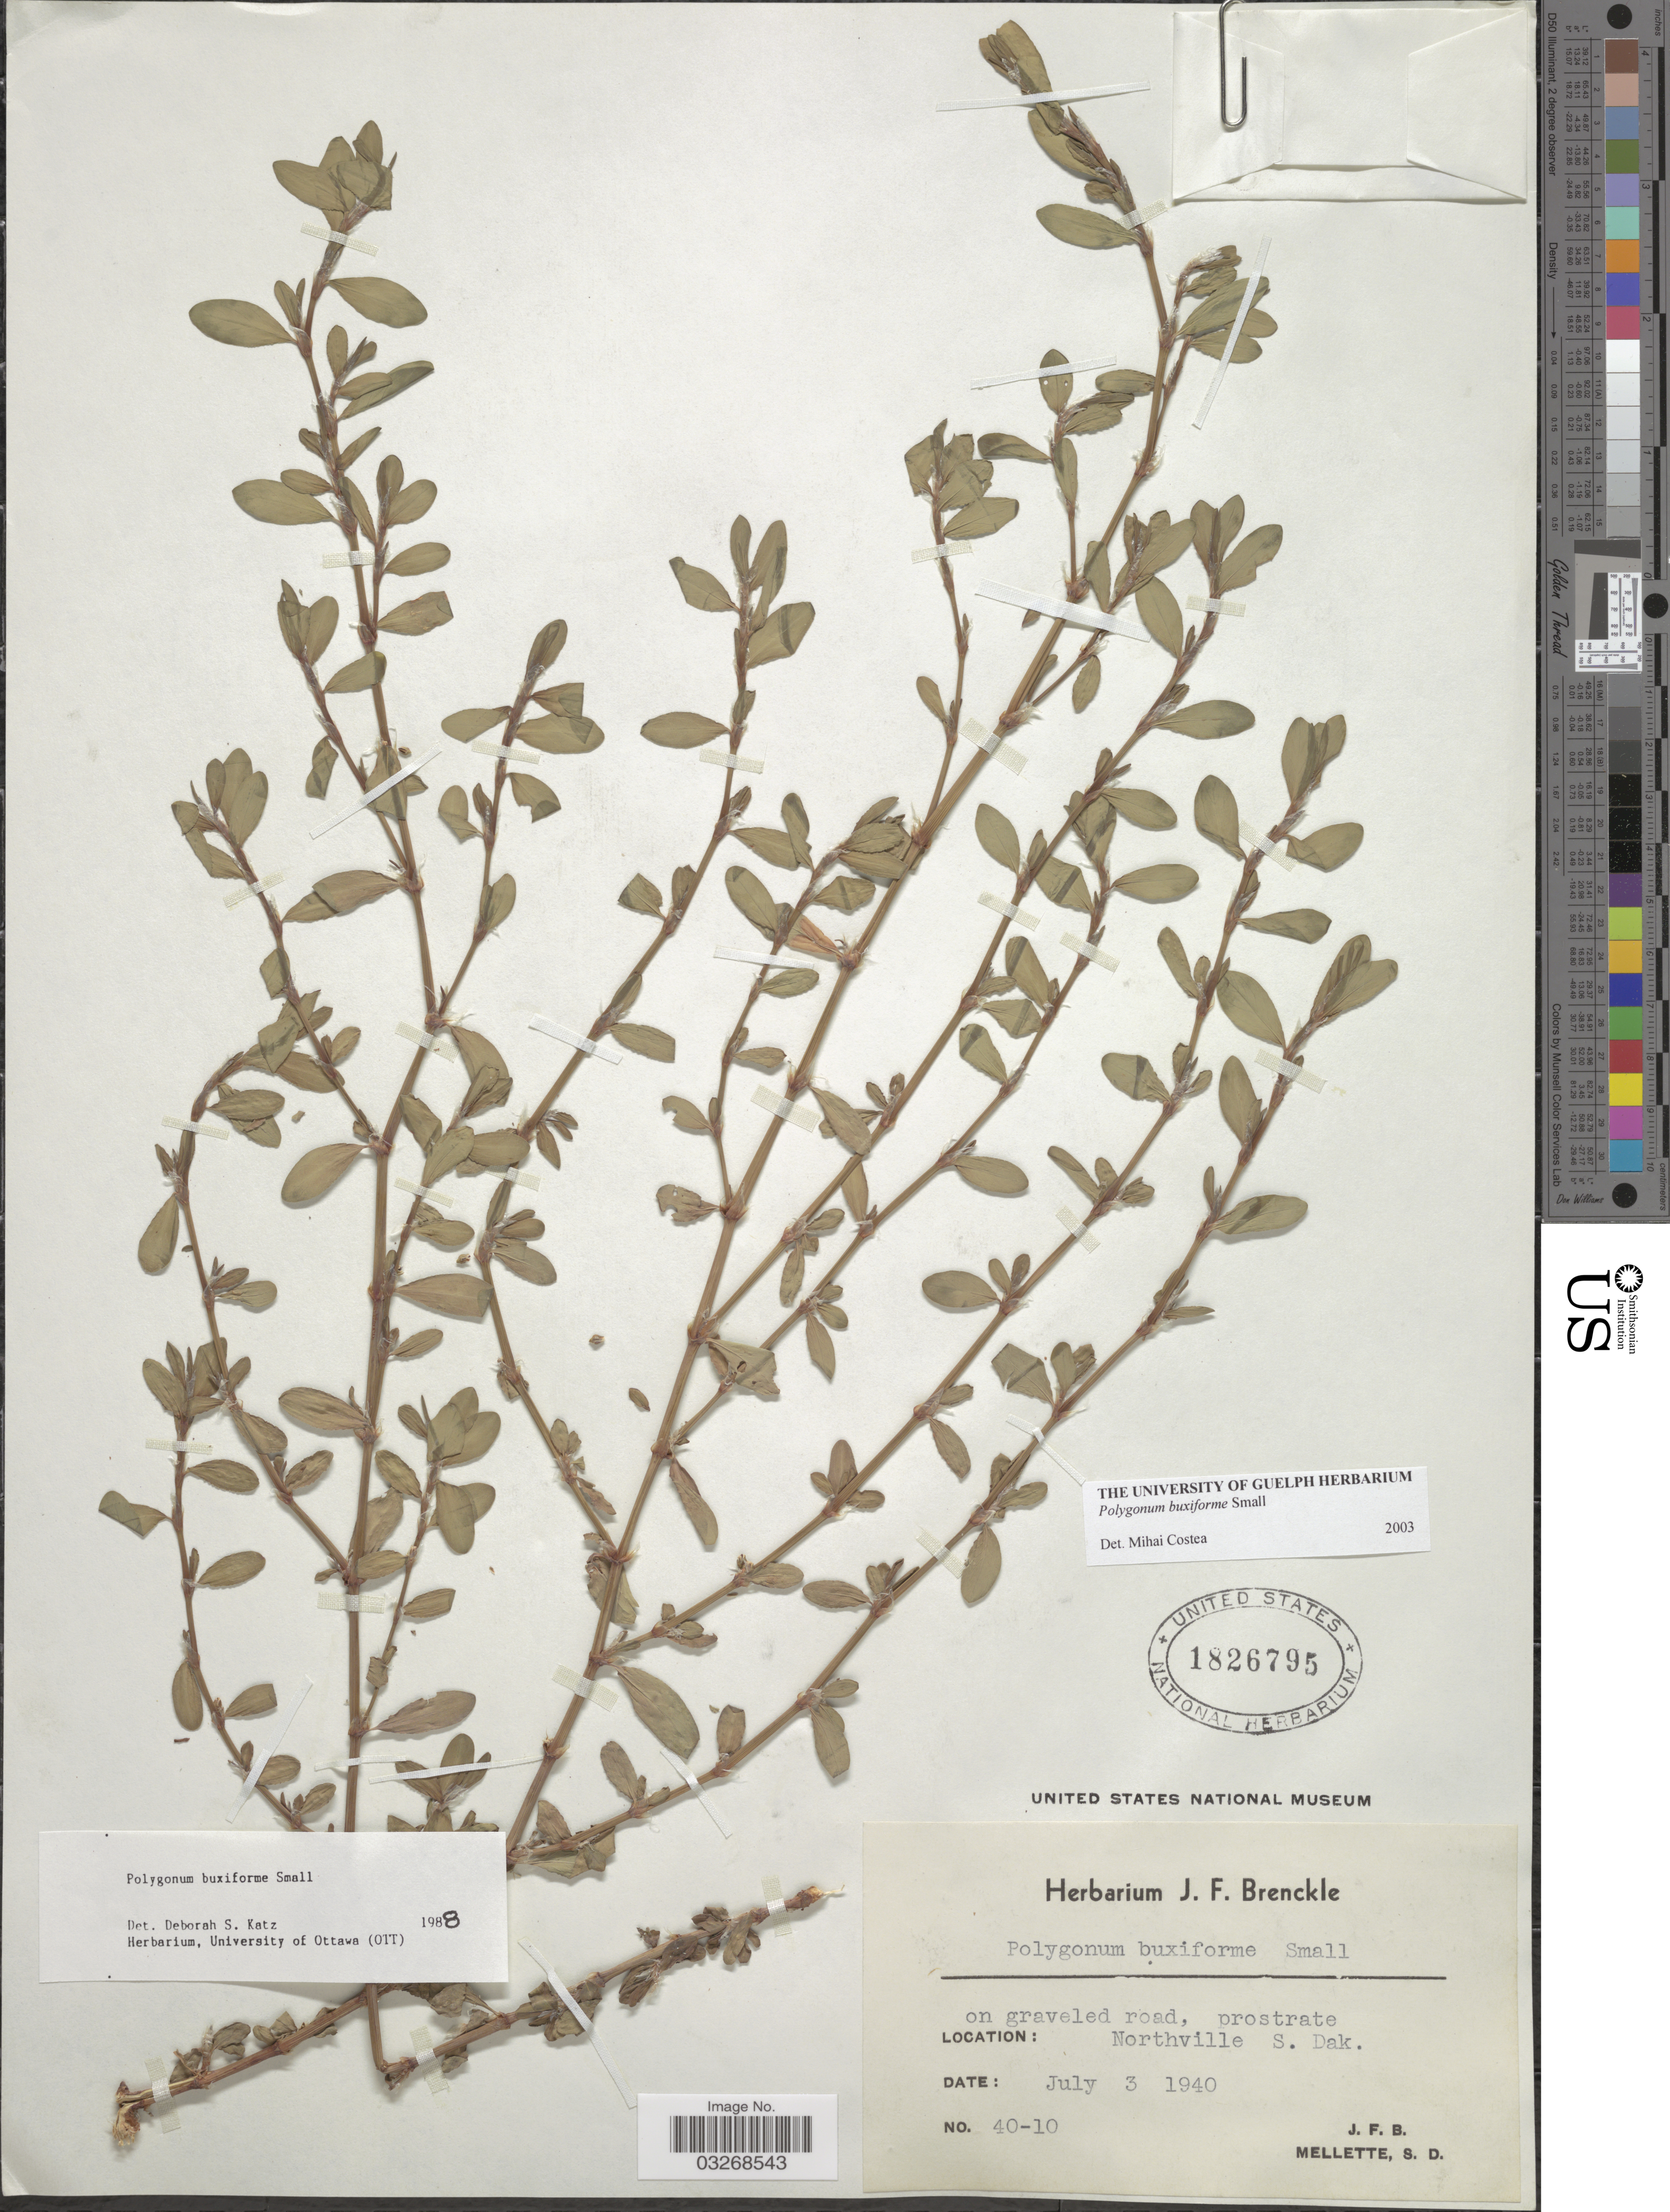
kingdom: Plantae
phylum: Tracheophyta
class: Magnoliopsida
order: Caryophyllales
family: Polygonaceae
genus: Polygonum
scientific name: Polygonum buxiforme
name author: Small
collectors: J. Brenckle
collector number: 40-10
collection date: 1940-07-03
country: United States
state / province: South Dakota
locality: Northville.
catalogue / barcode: US 1826795